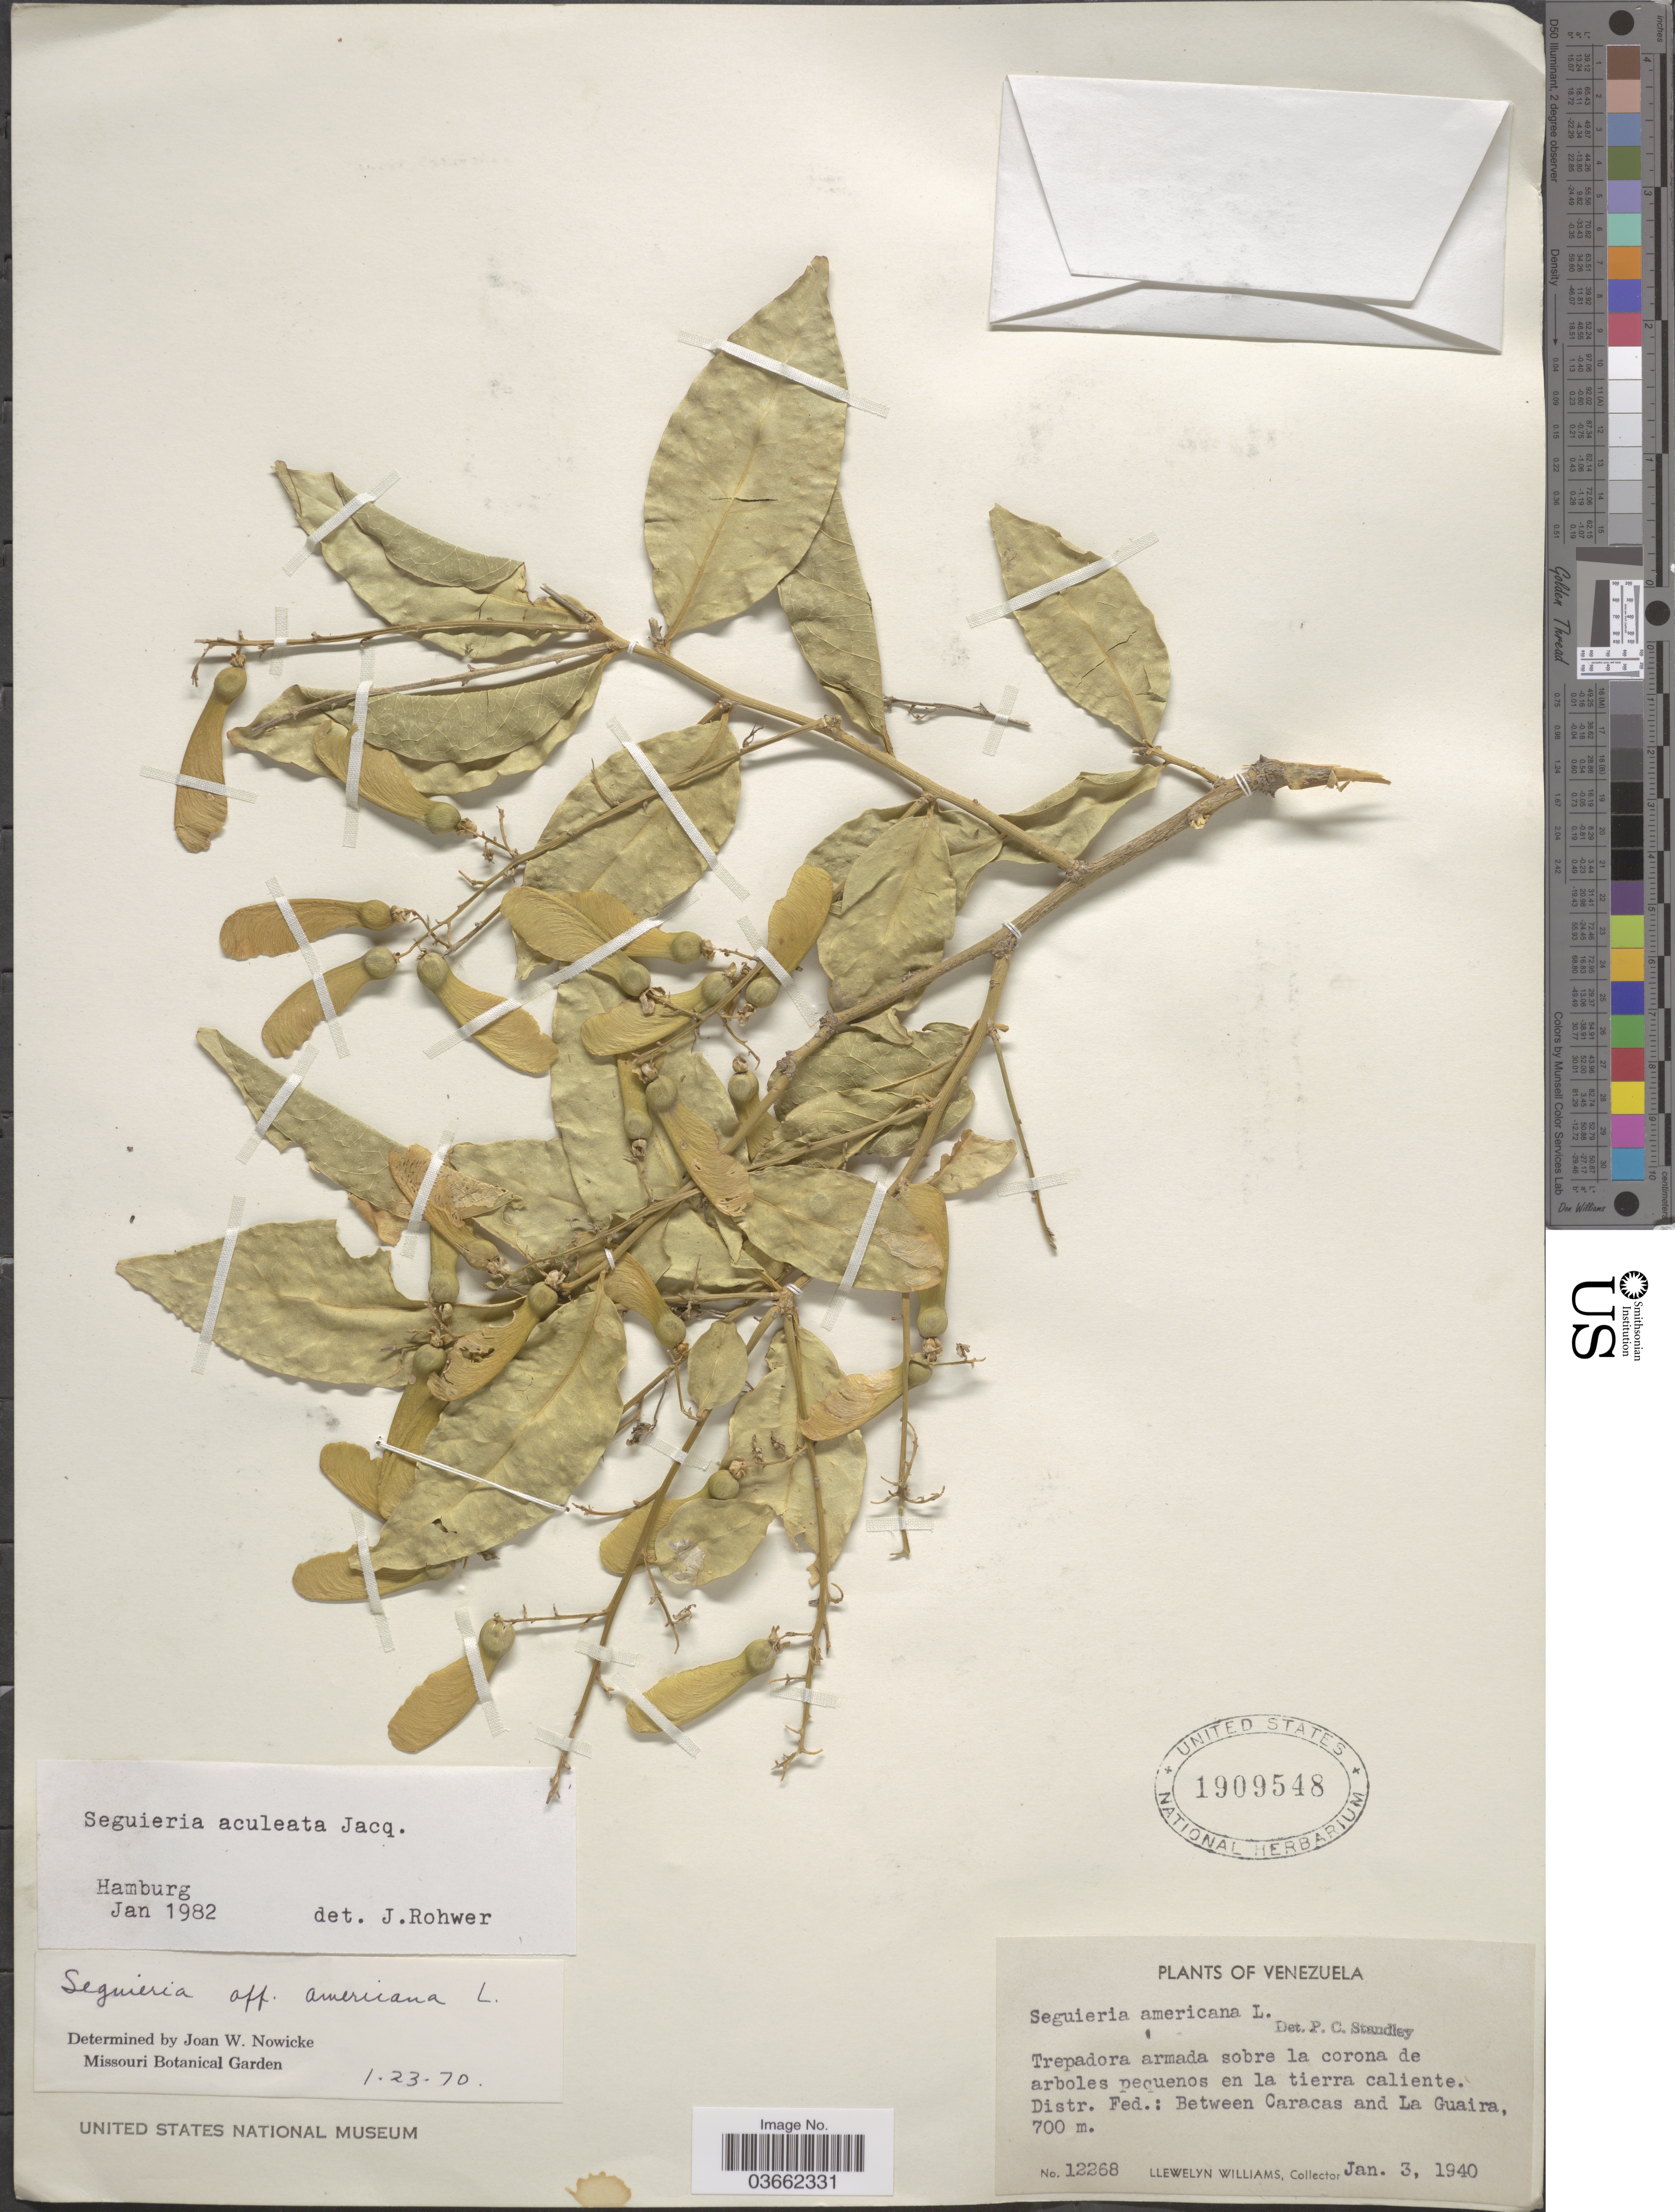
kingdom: Plantae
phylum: Tracheophyta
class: Magnoliopsida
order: Caryophyllales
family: Phytolaccaceae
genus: Seguieria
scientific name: Seguieria aculeata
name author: Jacq.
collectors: Ll. Williams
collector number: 12268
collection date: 1940-01-03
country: Venezuela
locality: Distr. Fed.: Between Caracas and La Guaira.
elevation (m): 700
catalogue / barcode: US 1909548